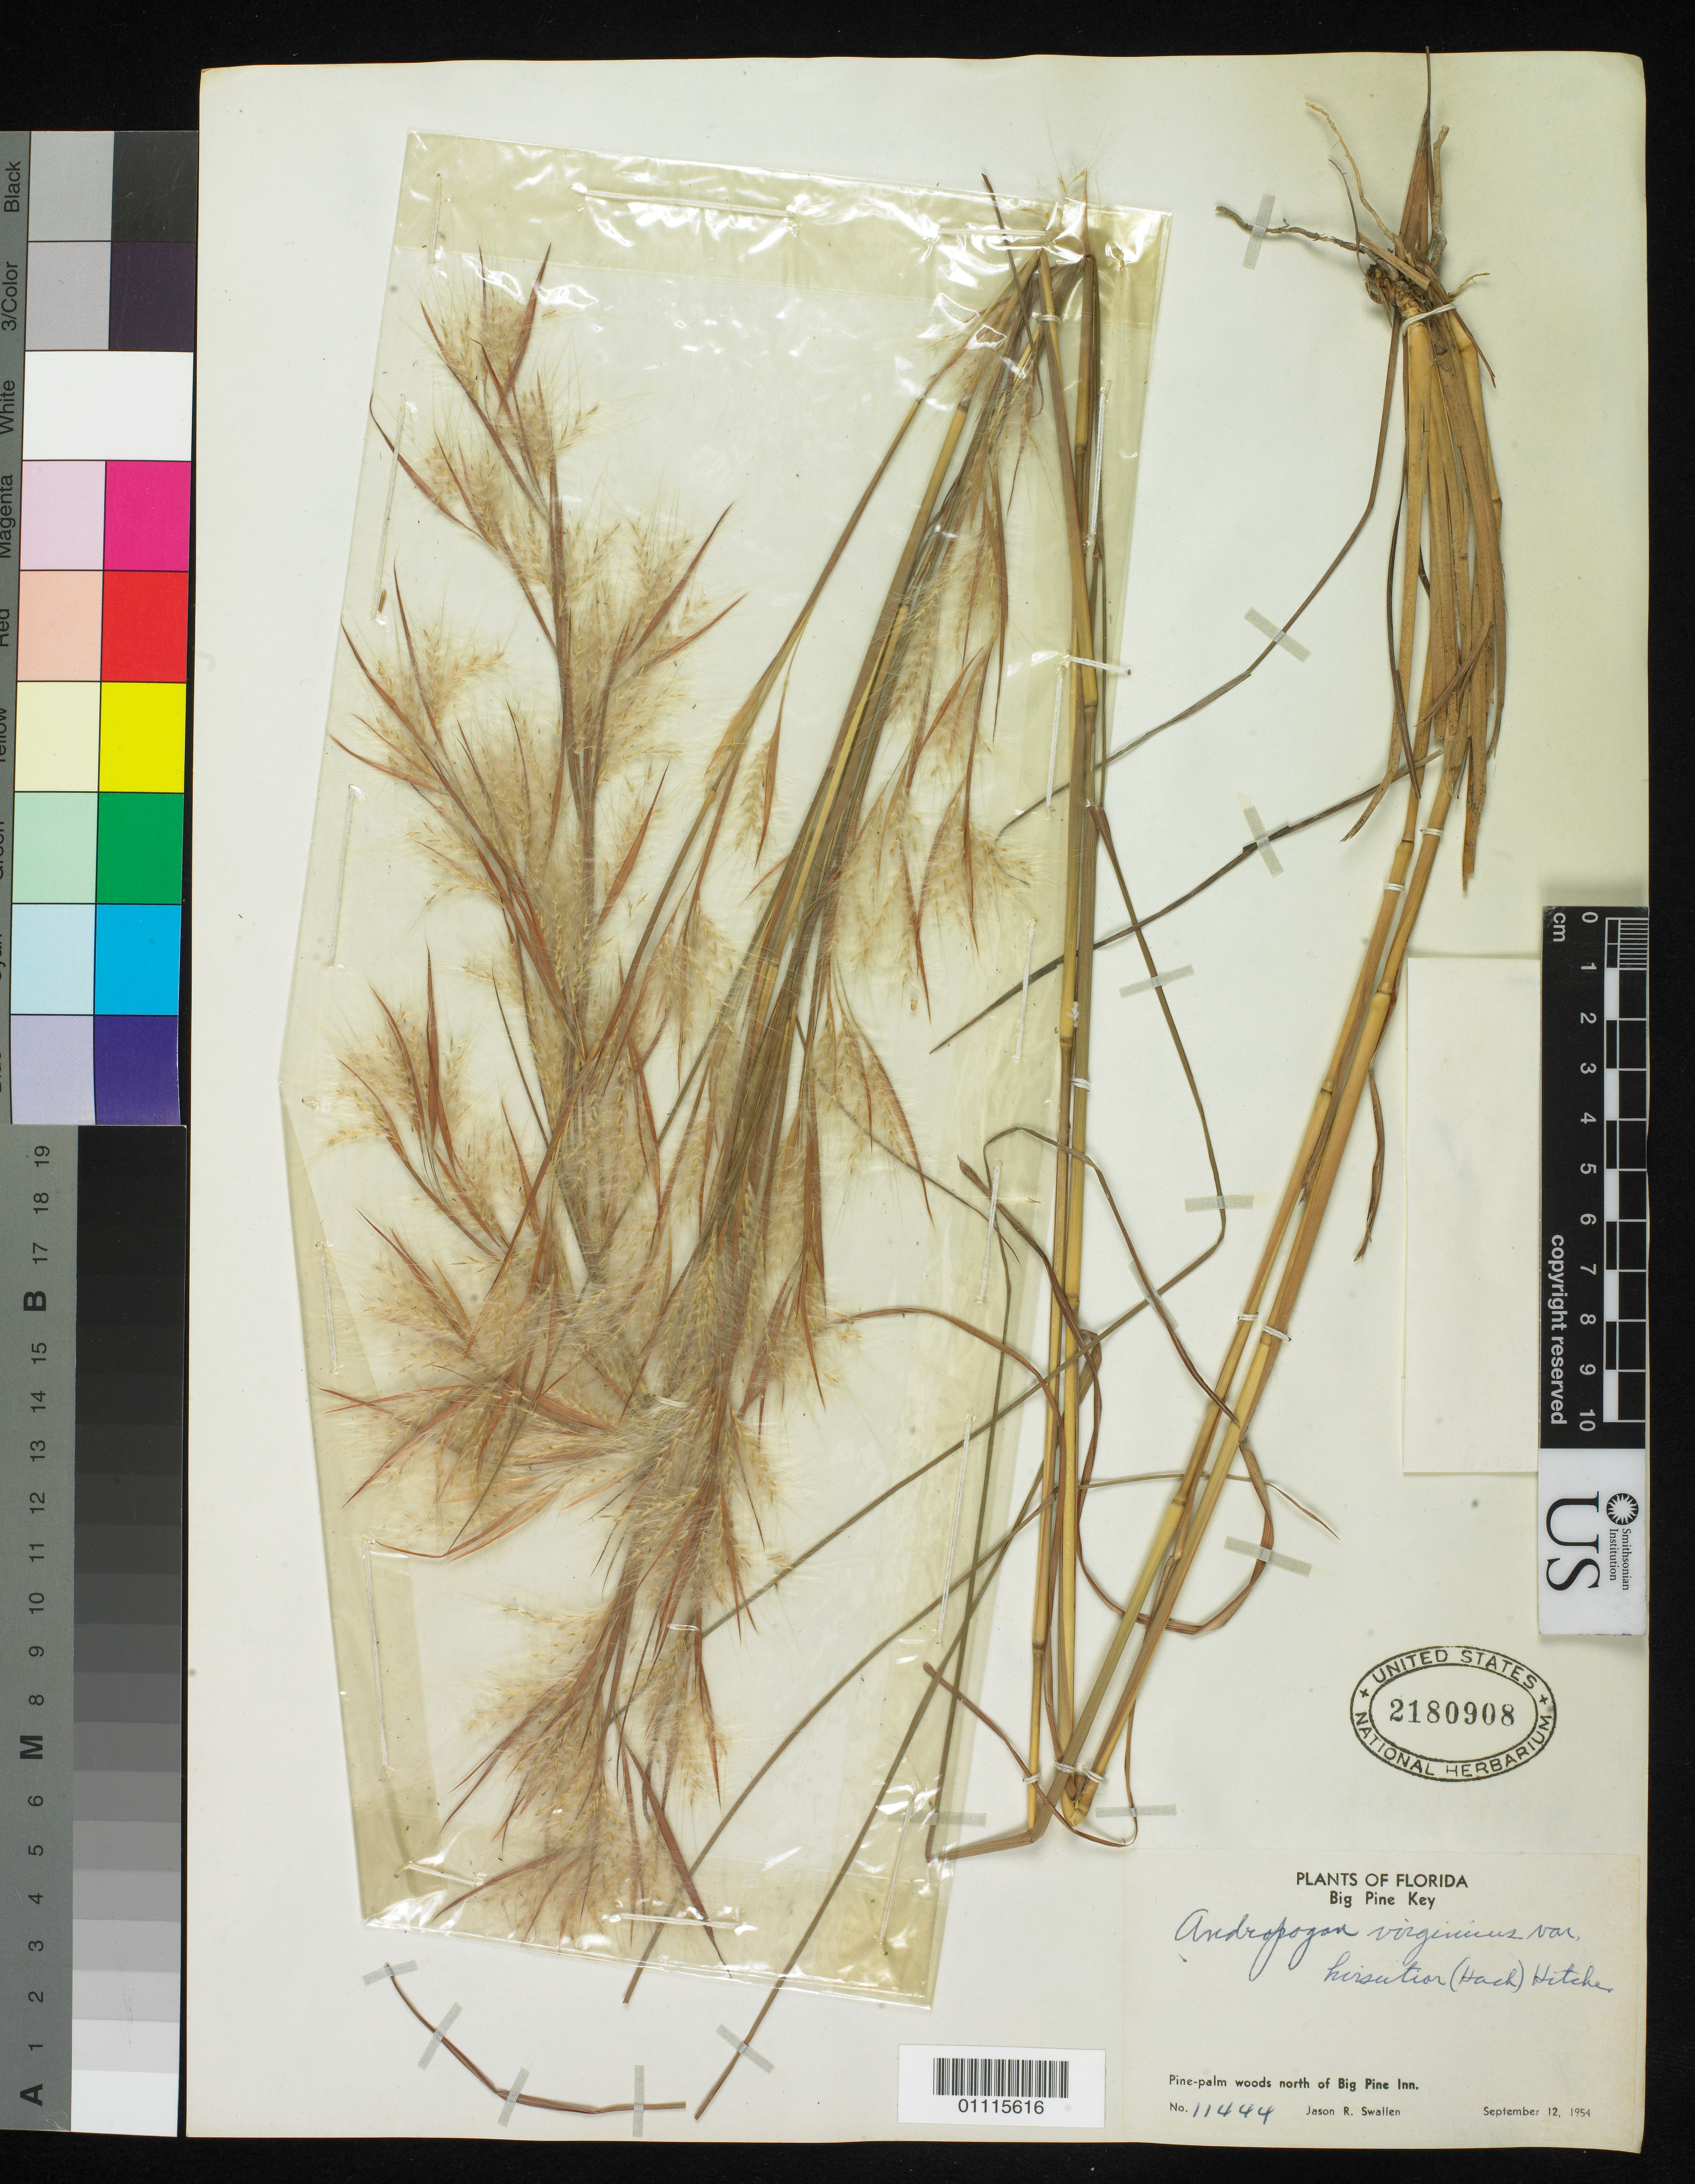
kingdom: Plantae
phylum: Tracheophyta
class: Liliopsida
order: Poales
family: Poaceae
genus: Andropogon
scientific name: Andropogon virginicus var. hirsutior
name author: (Hack.) Hitchc.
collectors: J. R. Swallen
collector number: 11444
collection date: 1954-09-12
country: United States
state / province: Florida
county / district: Monroe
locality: Big Pine Key. N of Big Pine Inn.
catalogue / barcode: US 2180908